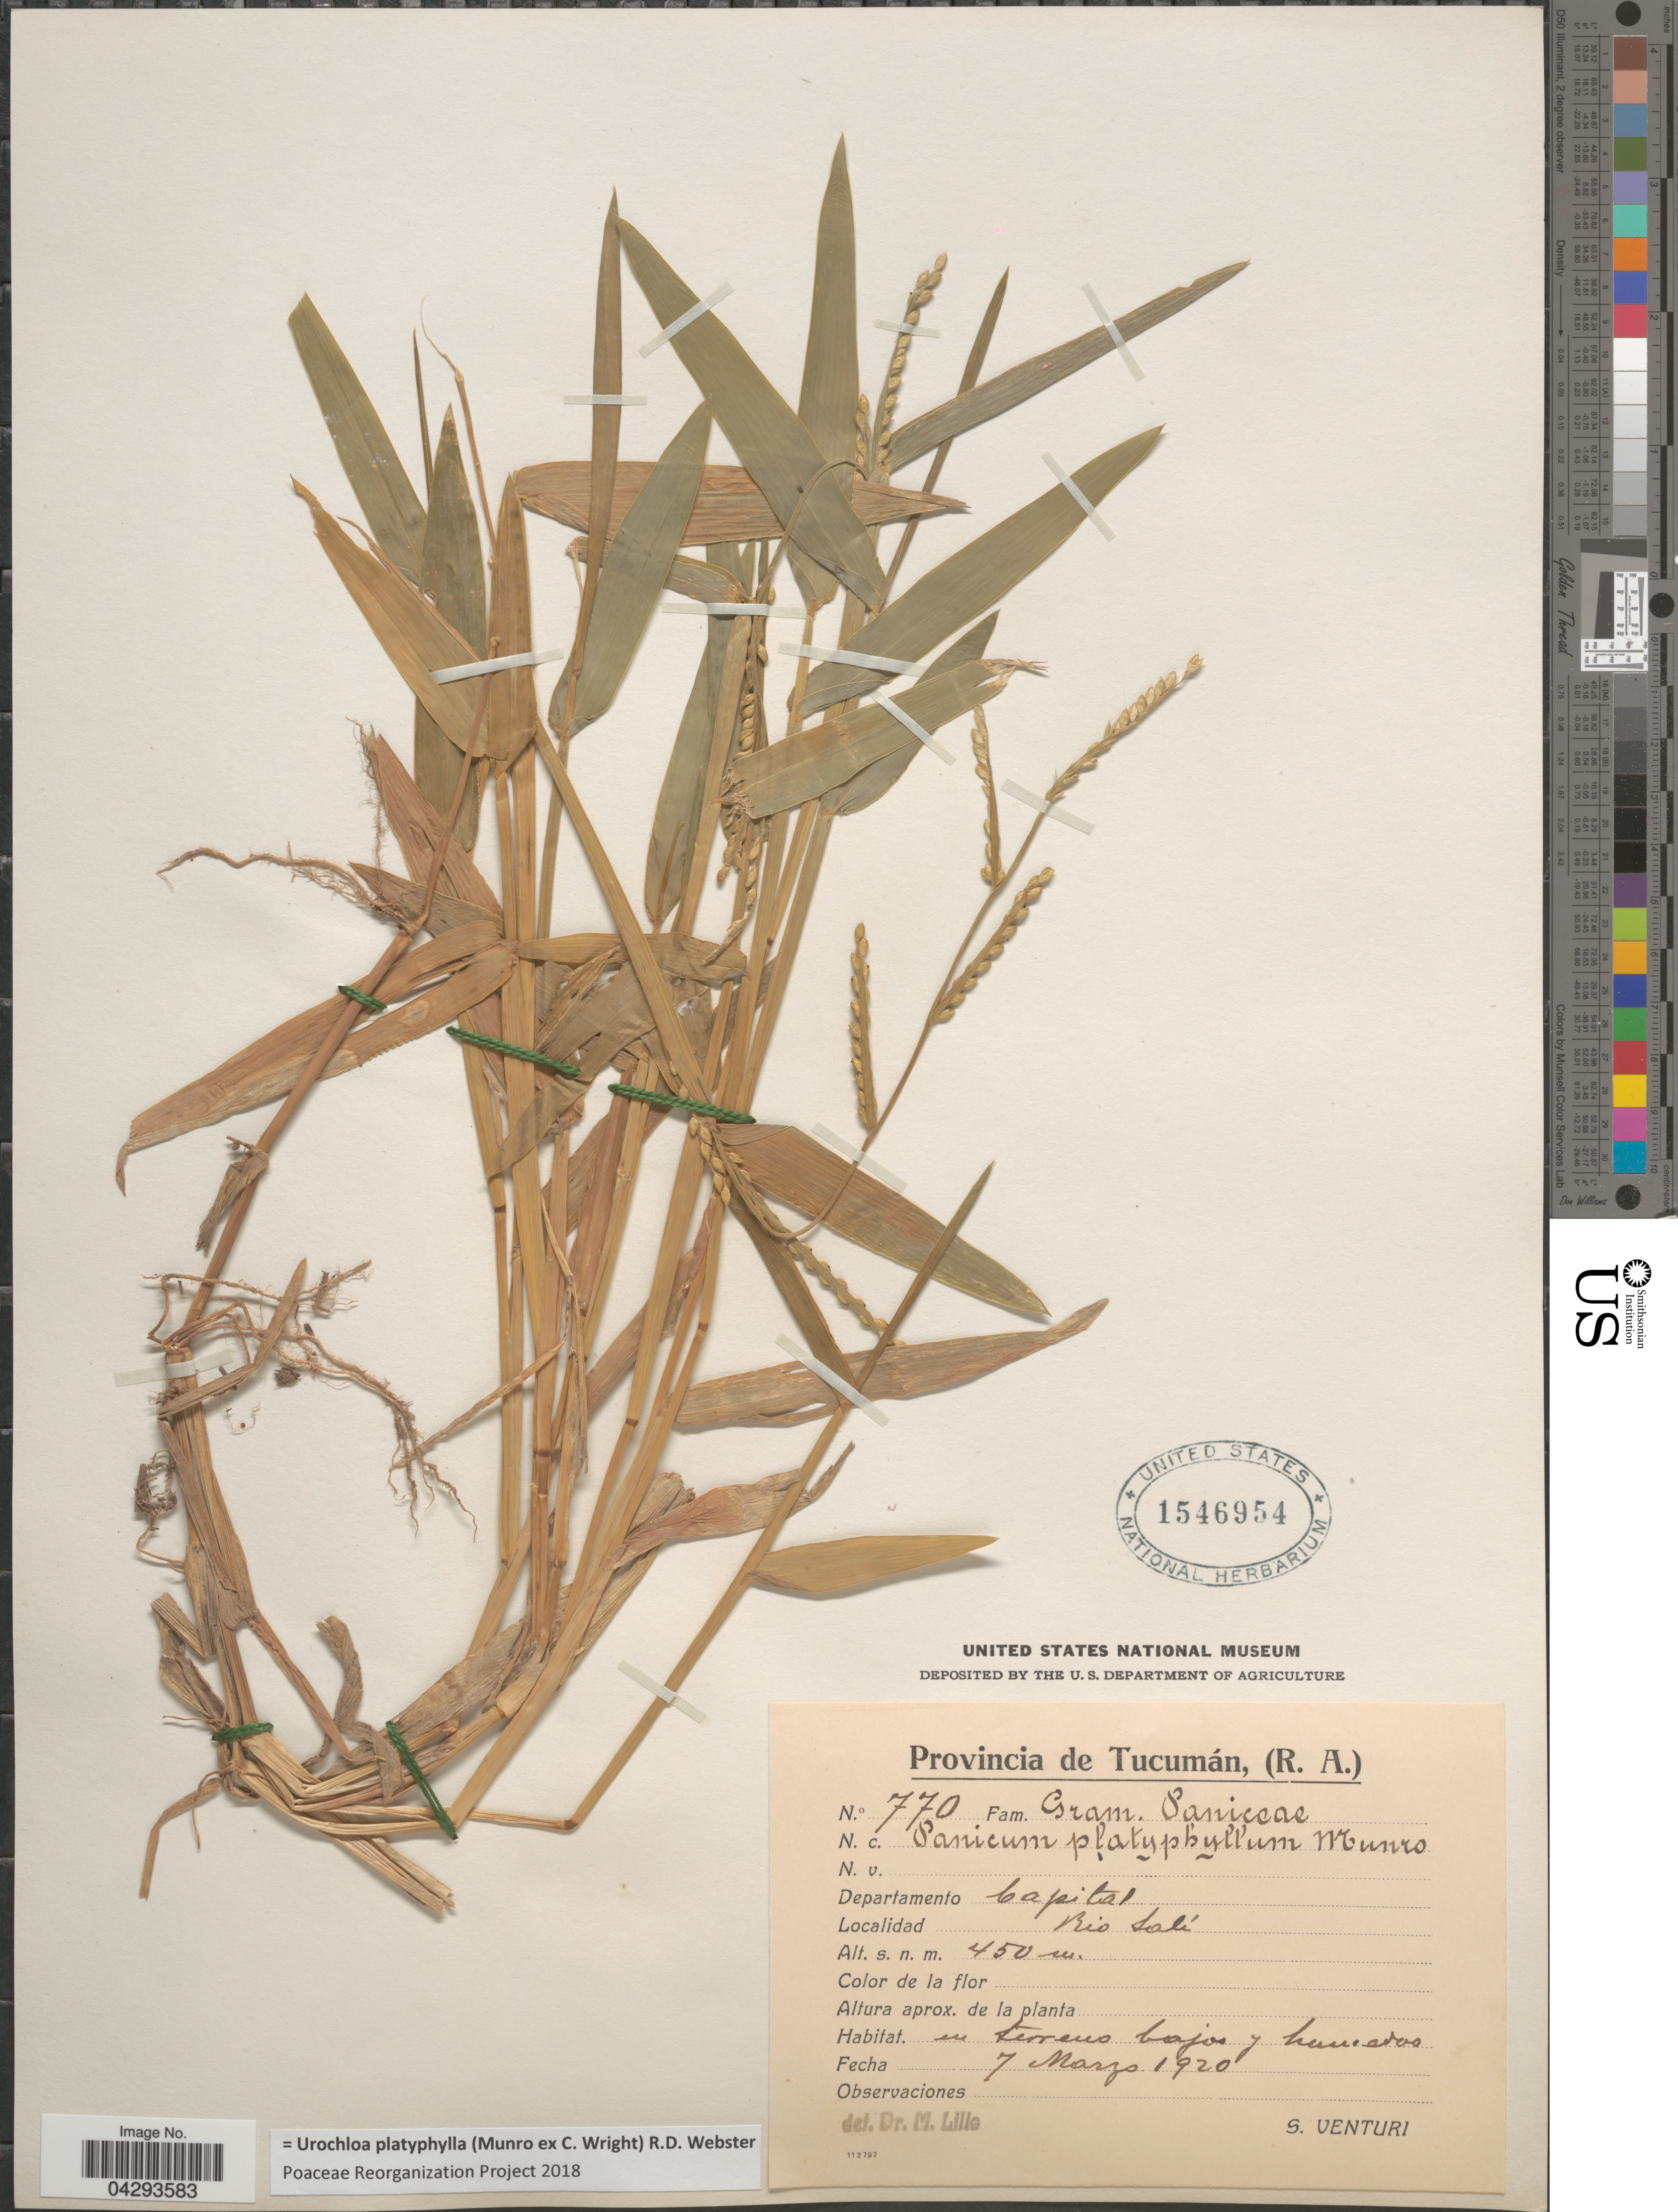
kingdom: Plantae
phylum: Tracheophyta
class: Liliopsida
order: Poales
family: Poaceae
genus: Urochloa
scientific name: Urochloa platyphylla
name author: (Munro ex C. Wright) R.D. Webster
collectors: S. Venturi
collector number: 770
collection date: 1920-03-07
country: Argentina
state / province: Tucuman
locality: Departamento Capital. Rio Salí.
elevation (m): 450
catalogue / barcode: US 1546954